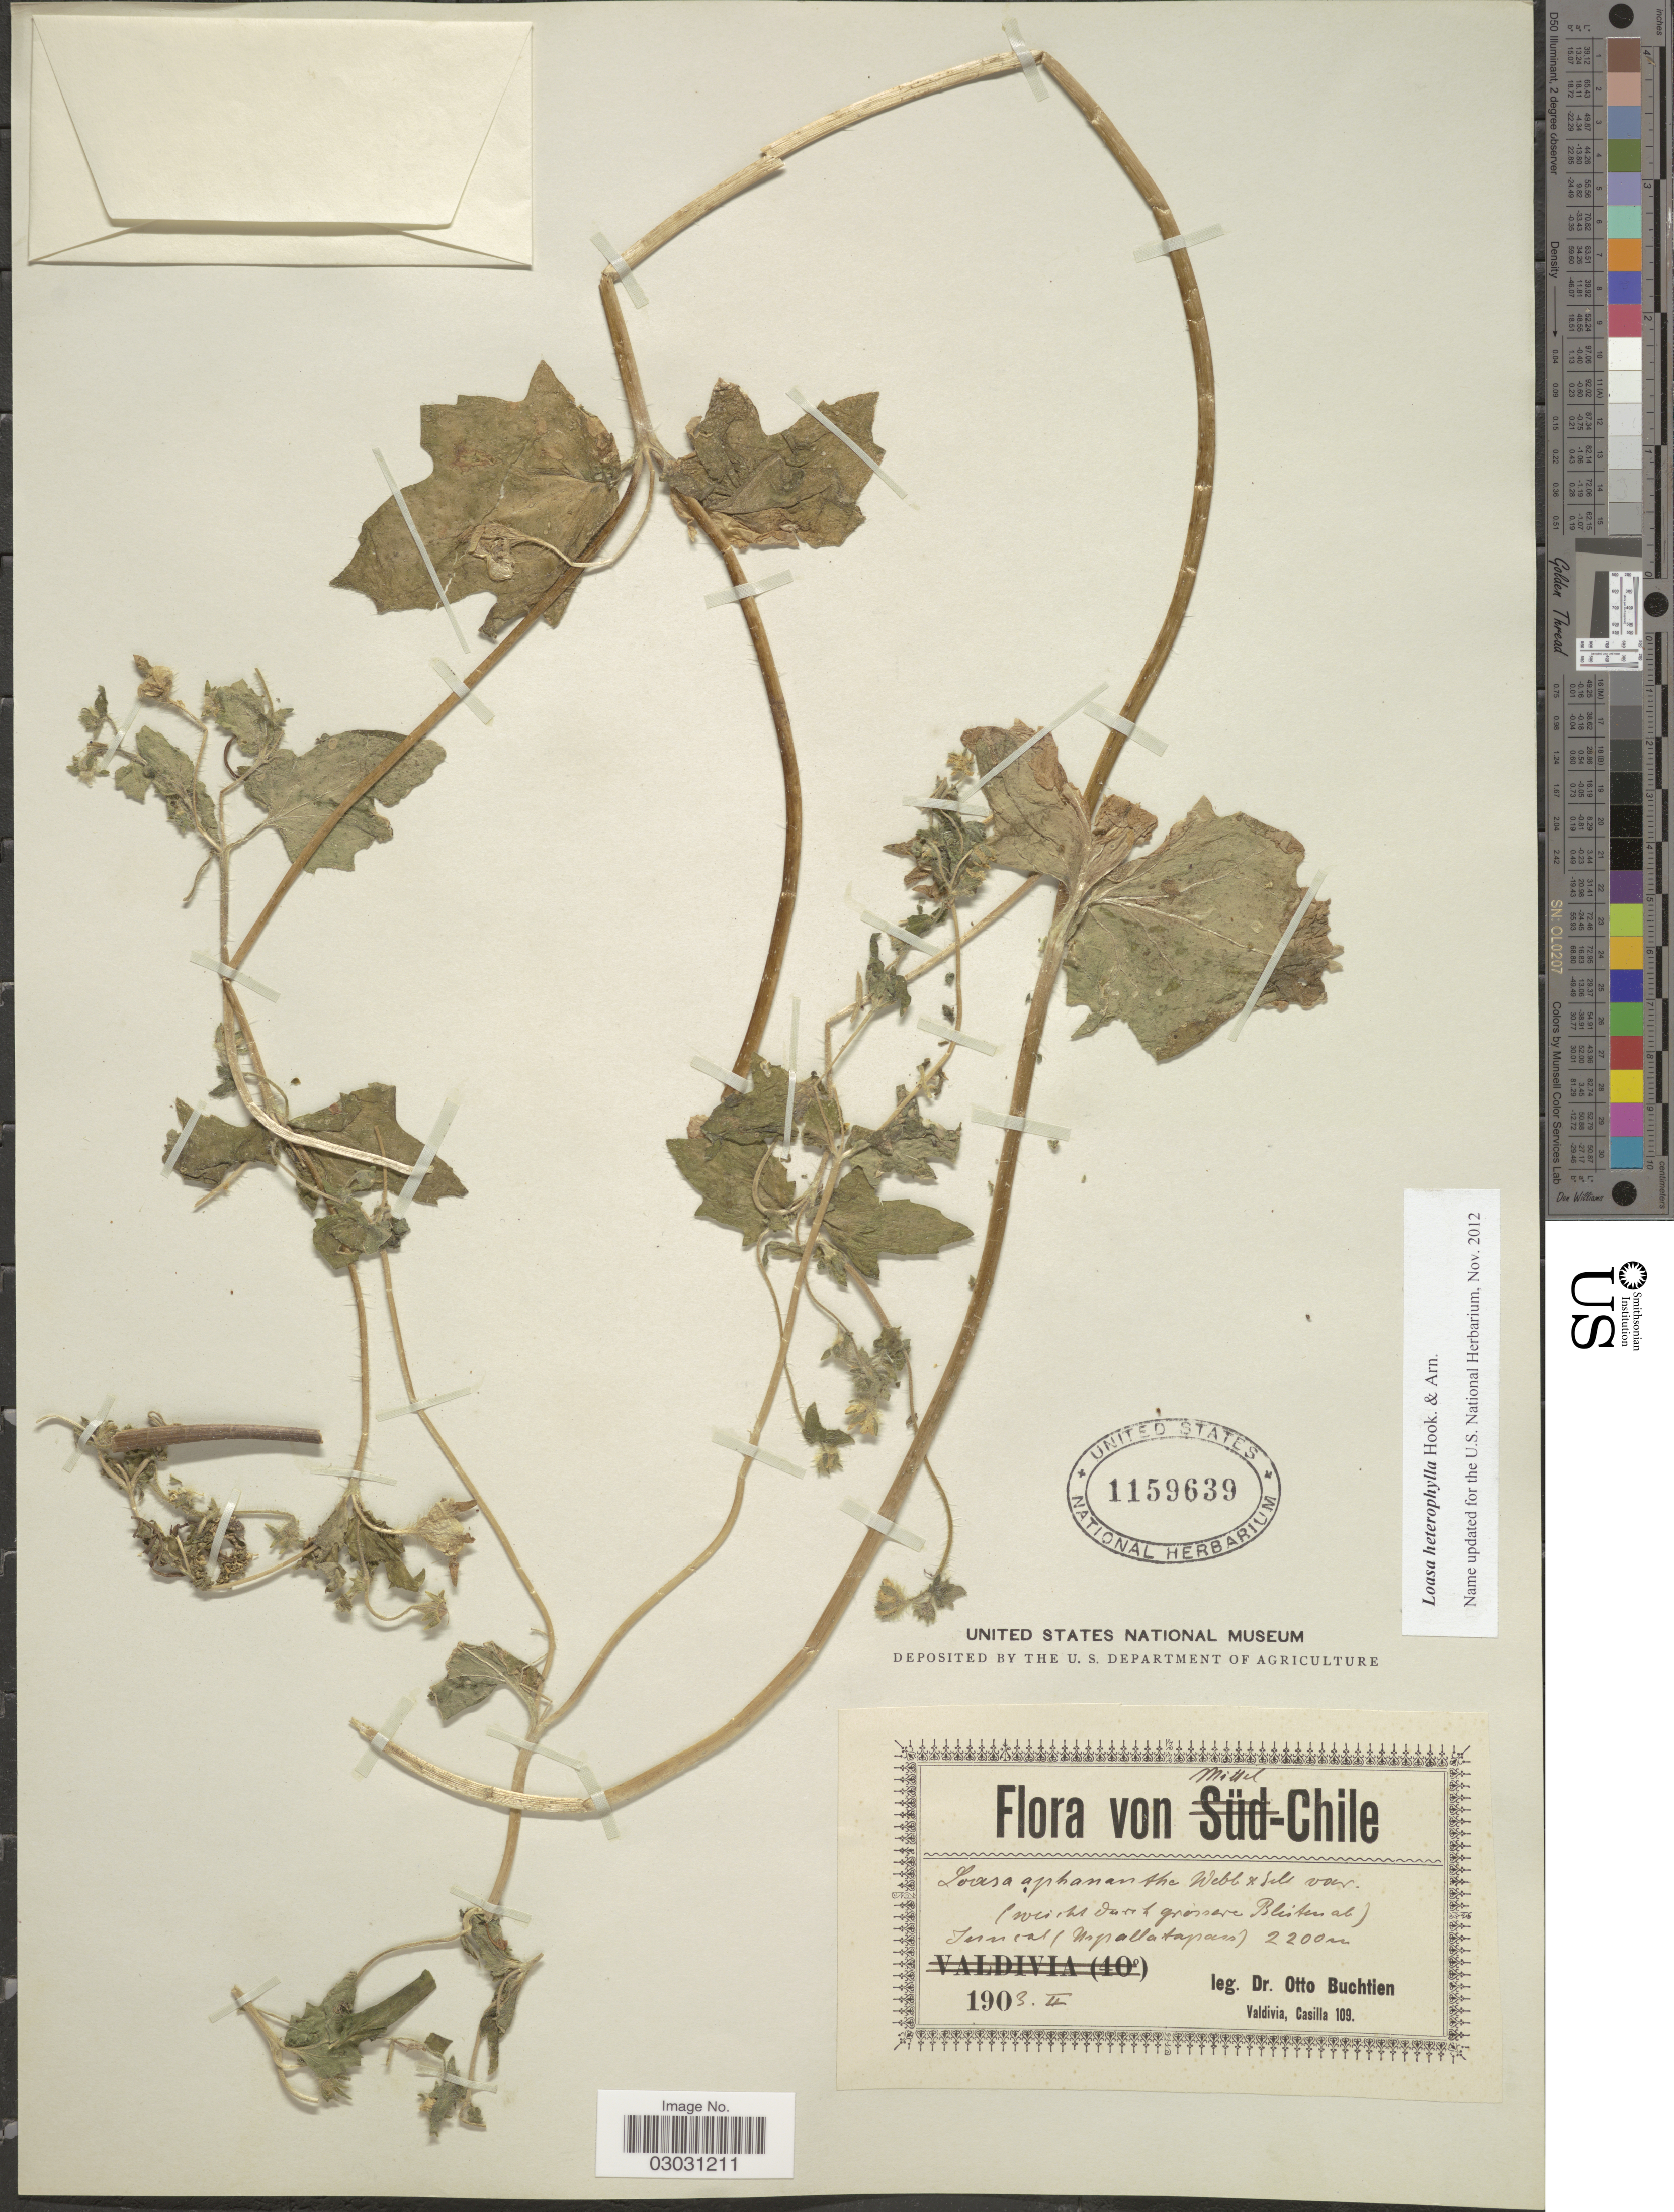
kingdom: Plantae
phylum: Tracheophyta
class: Magnoliopsida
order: Cornales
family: Loasaceae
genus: Loasa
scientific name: Loasa heterophylla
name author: Hook. & Arn.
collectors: O. Buchtien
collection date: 1903-02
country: Chile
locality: Mittel-Chile, Juncal (Uspallatapass).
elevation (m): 2200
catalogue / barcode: US 1159639